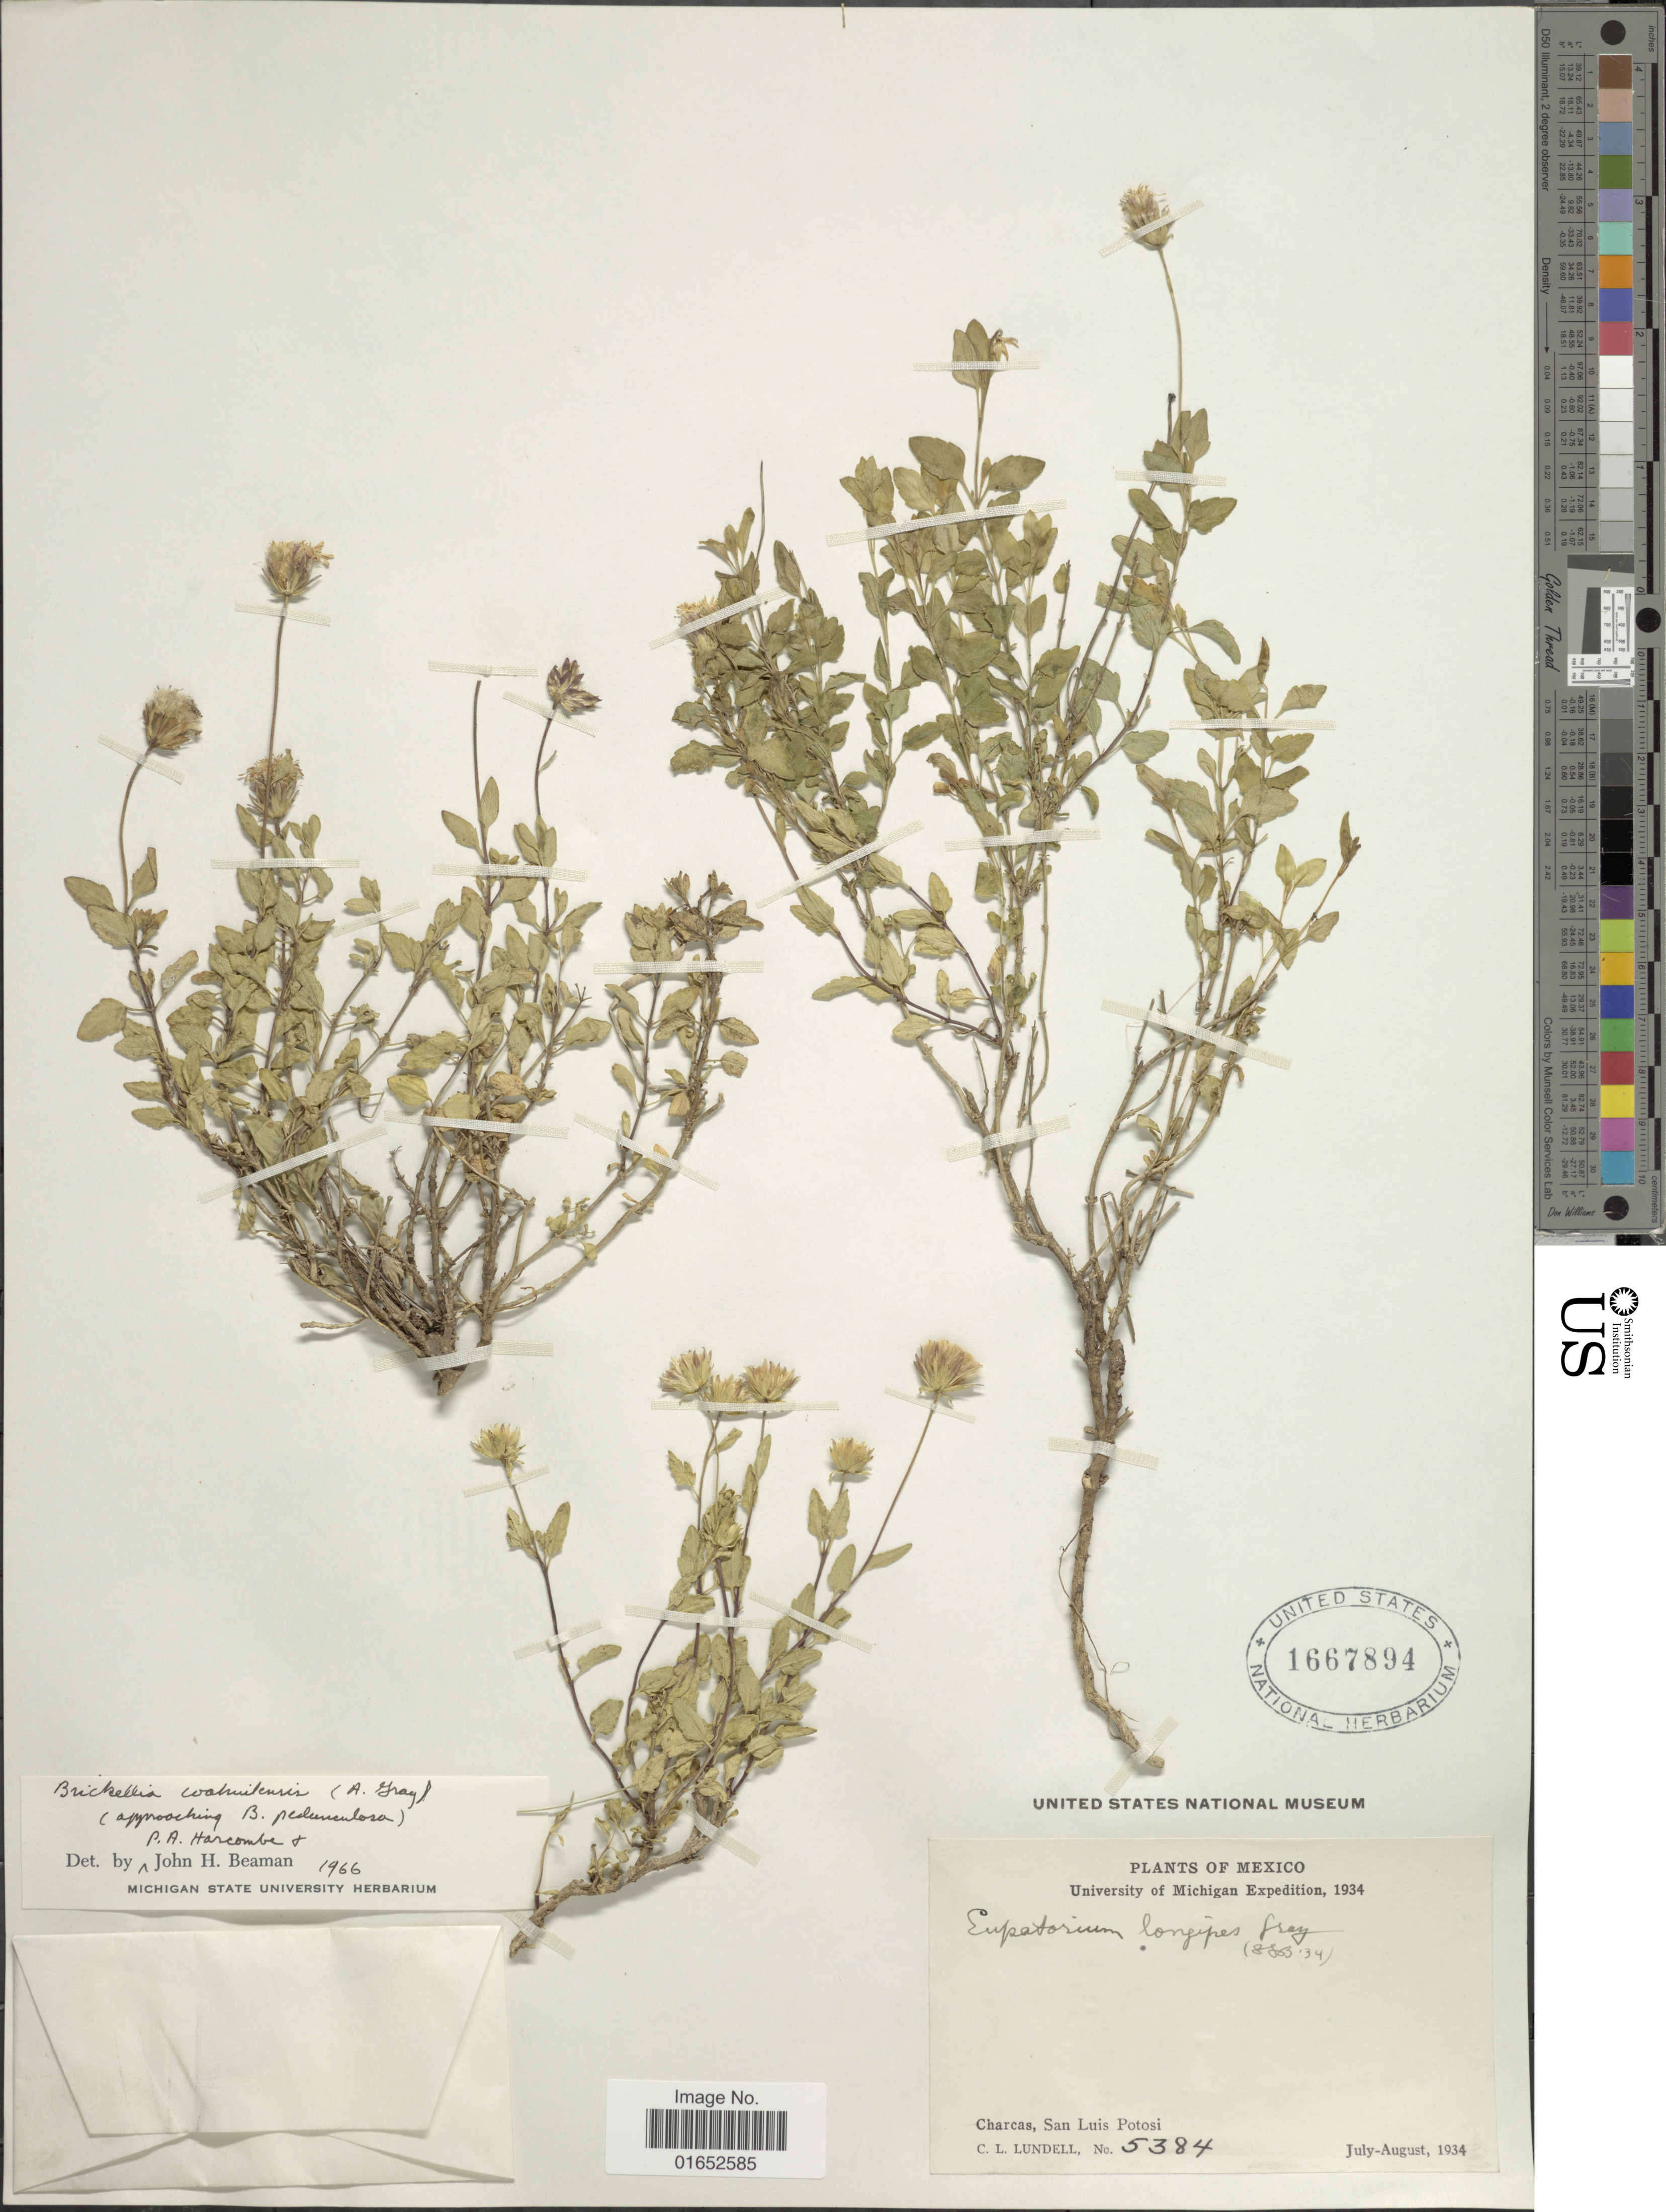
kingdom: Plantae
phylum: Tracheophyta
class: Magnoliopsida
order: Asterales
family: Asteraceae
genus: Phanerostylis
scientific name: Phanerostylis coahuilensis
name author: (A. Gray) R.M. King & H. Rob.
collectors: C. L. Lundell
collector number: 5384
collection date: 1934-07/1934-08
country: Mexico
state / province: San Luis Potosí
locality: Charcas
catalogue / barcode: US 1667894